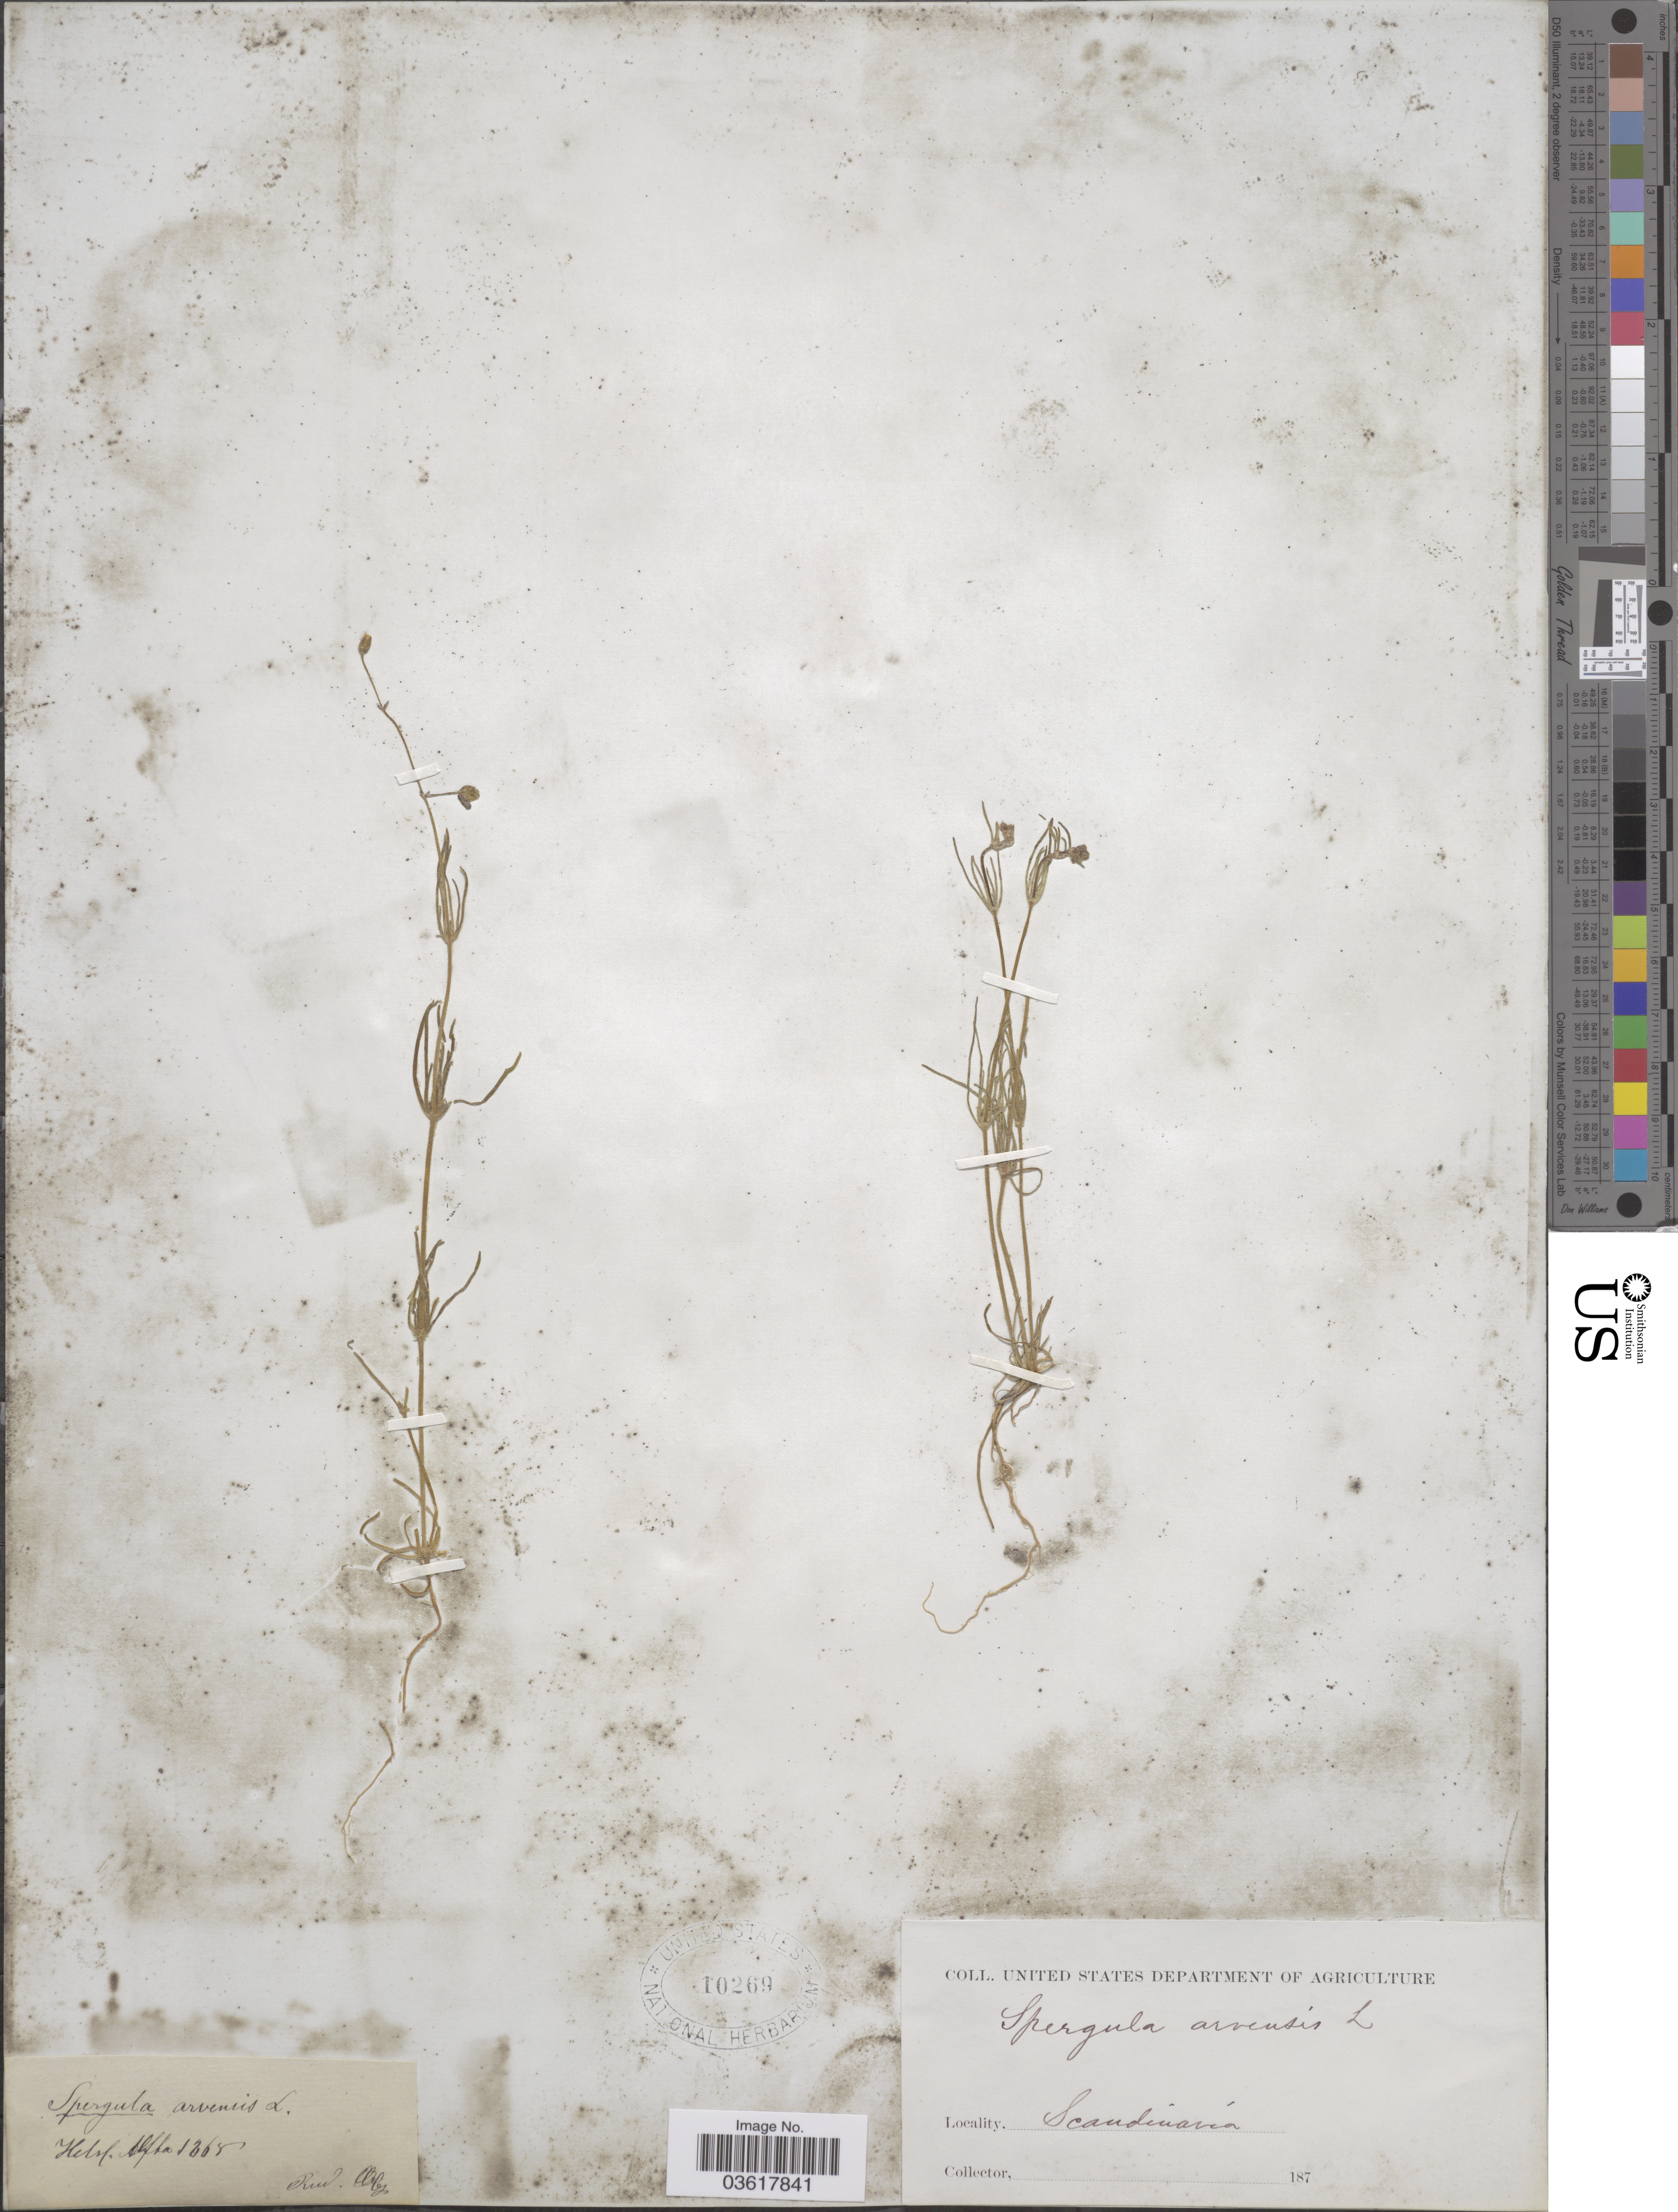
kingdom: Plantae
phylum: Tracheophyta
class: Magnoliopsida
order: Caryophyllales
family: Caryophyllaceae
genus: Spergula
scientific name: Spergula arvensis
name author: L.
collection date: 1865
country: Sweden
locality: Scandinavia. Helsl. Alfta.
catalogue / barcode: US 10269